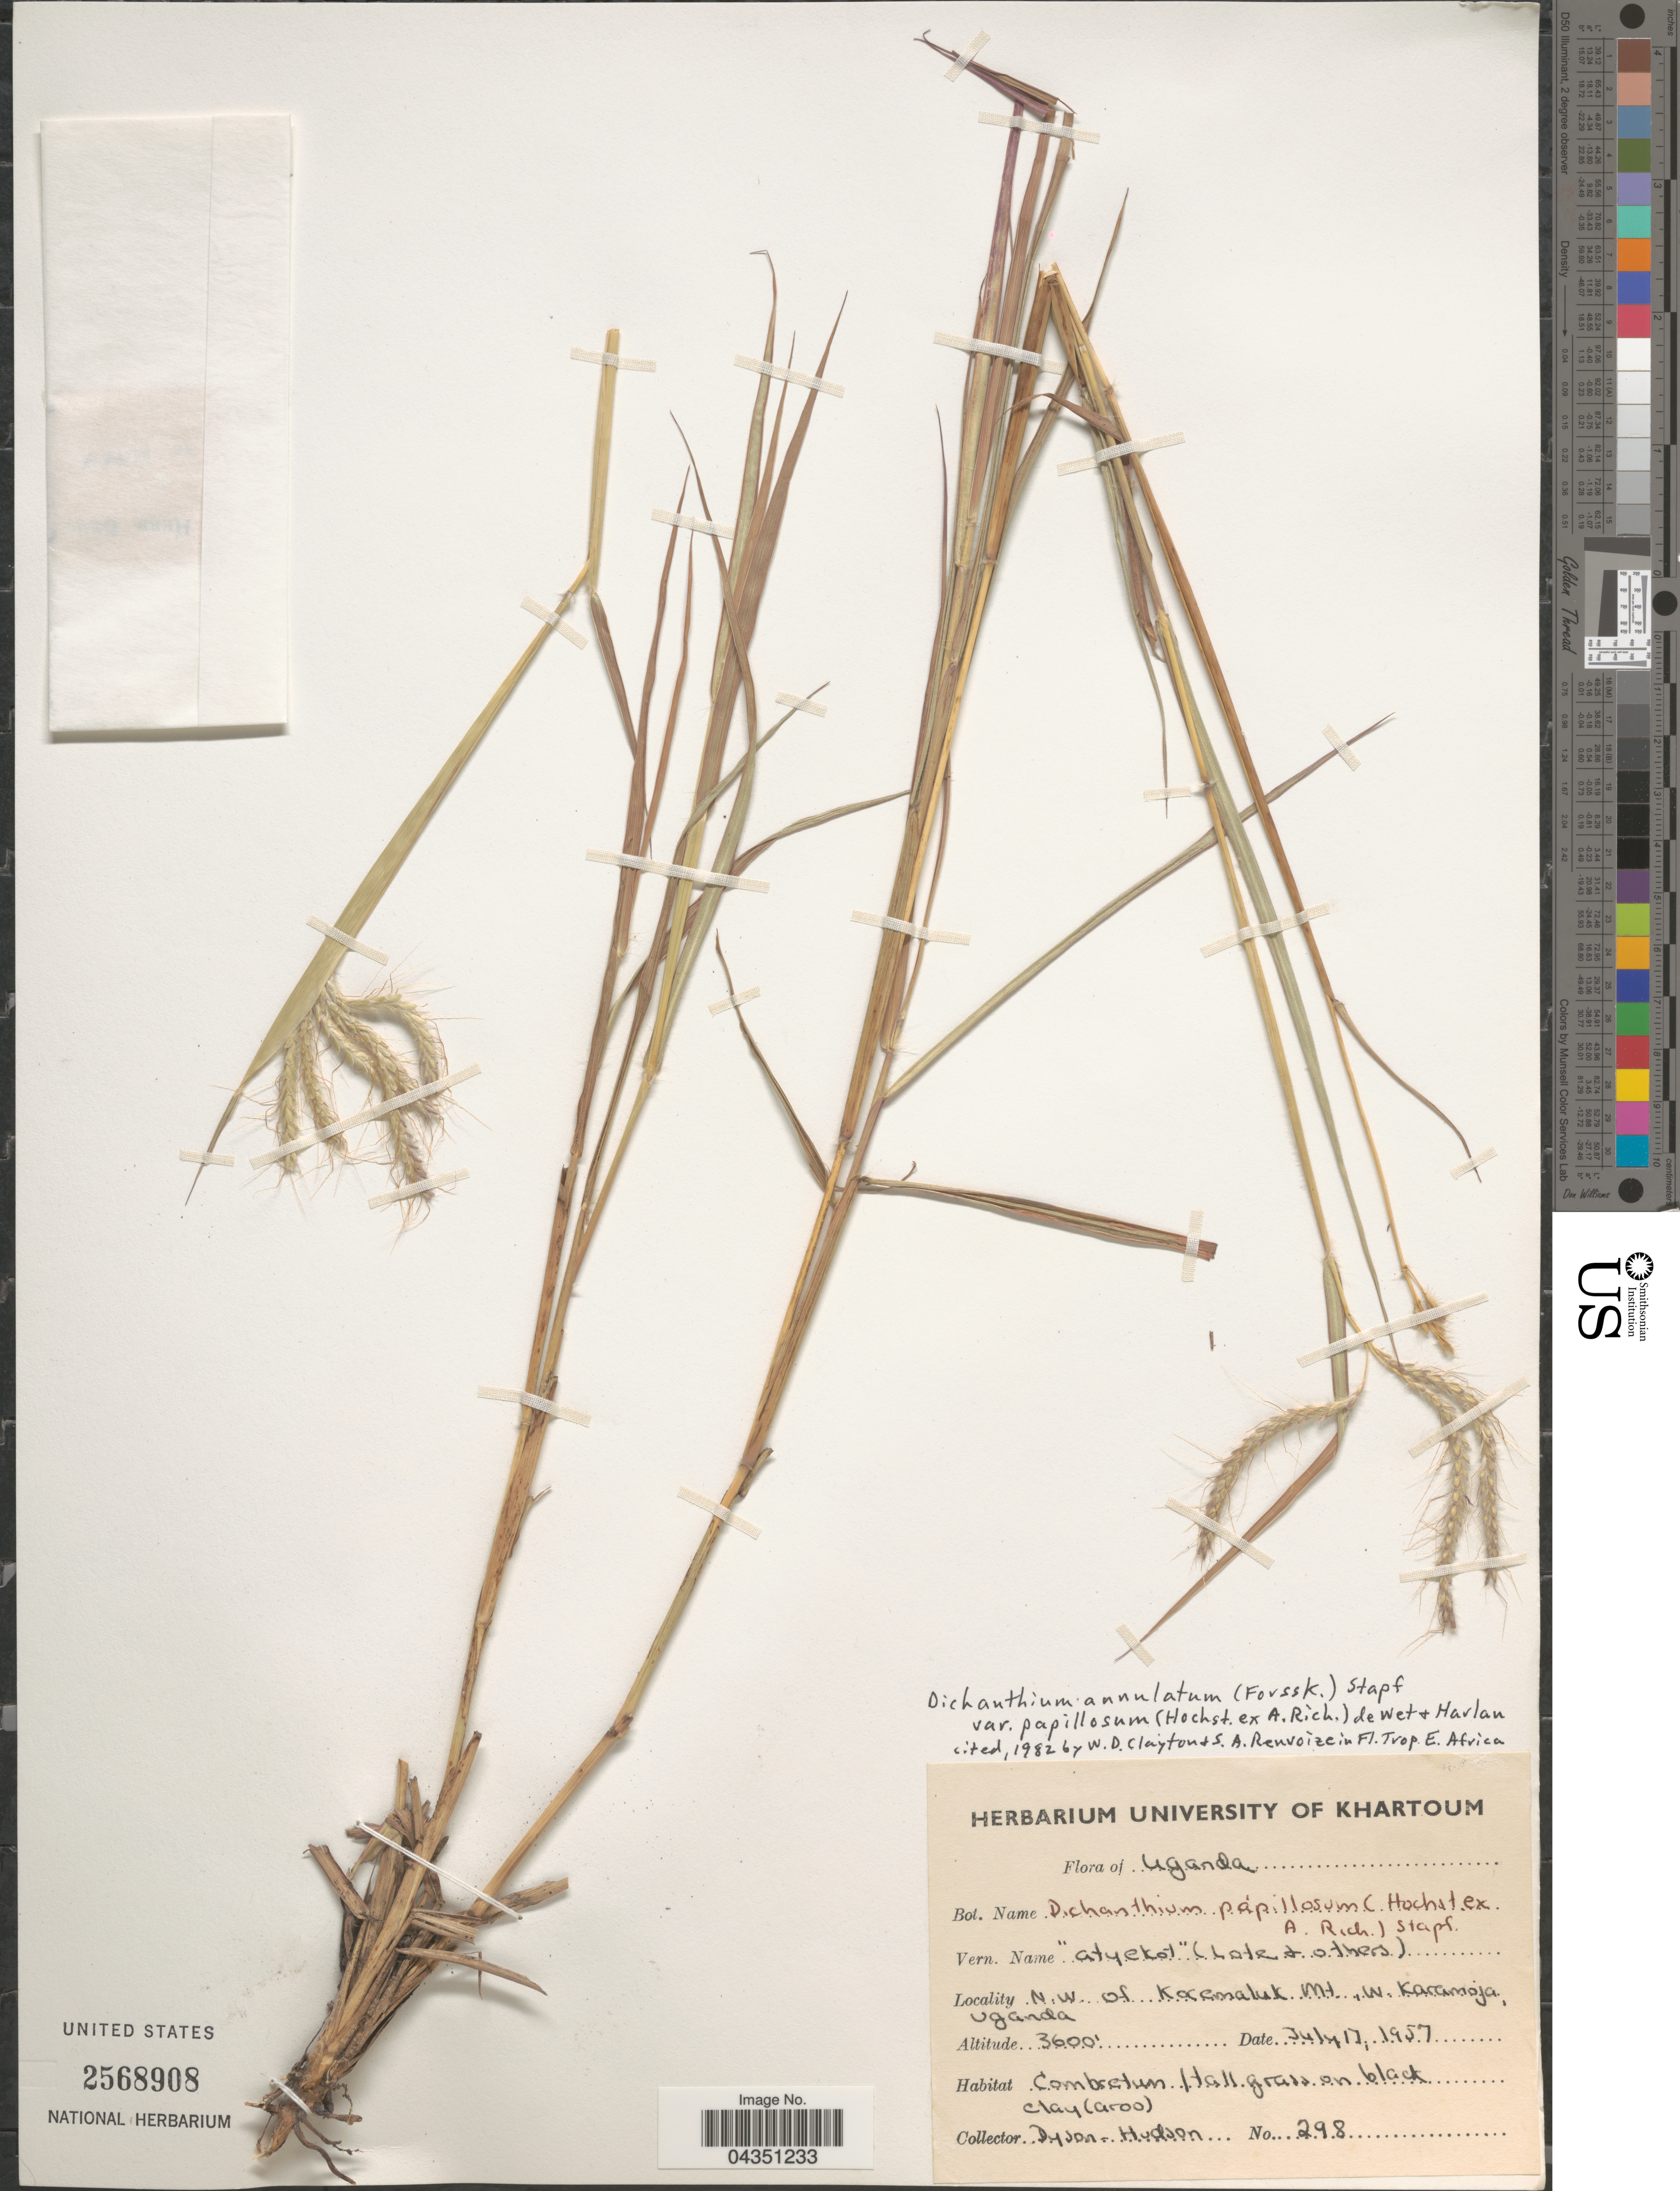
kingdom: Plantae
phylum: Tracheophyta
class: Liliopsida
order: Poales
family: Poaceae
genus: Dichanthium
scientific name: Dichanthium annulatum var. papillosum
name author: (Hochst. ex A. Rich.) de Wet & Harlan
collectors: Dyson-Hudson, --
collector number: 298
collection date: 1957-07-17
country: Uganda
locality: N.W. of Kocemaluk Mt, W. Karamoja.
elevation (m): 1097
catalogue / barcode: US 2568908